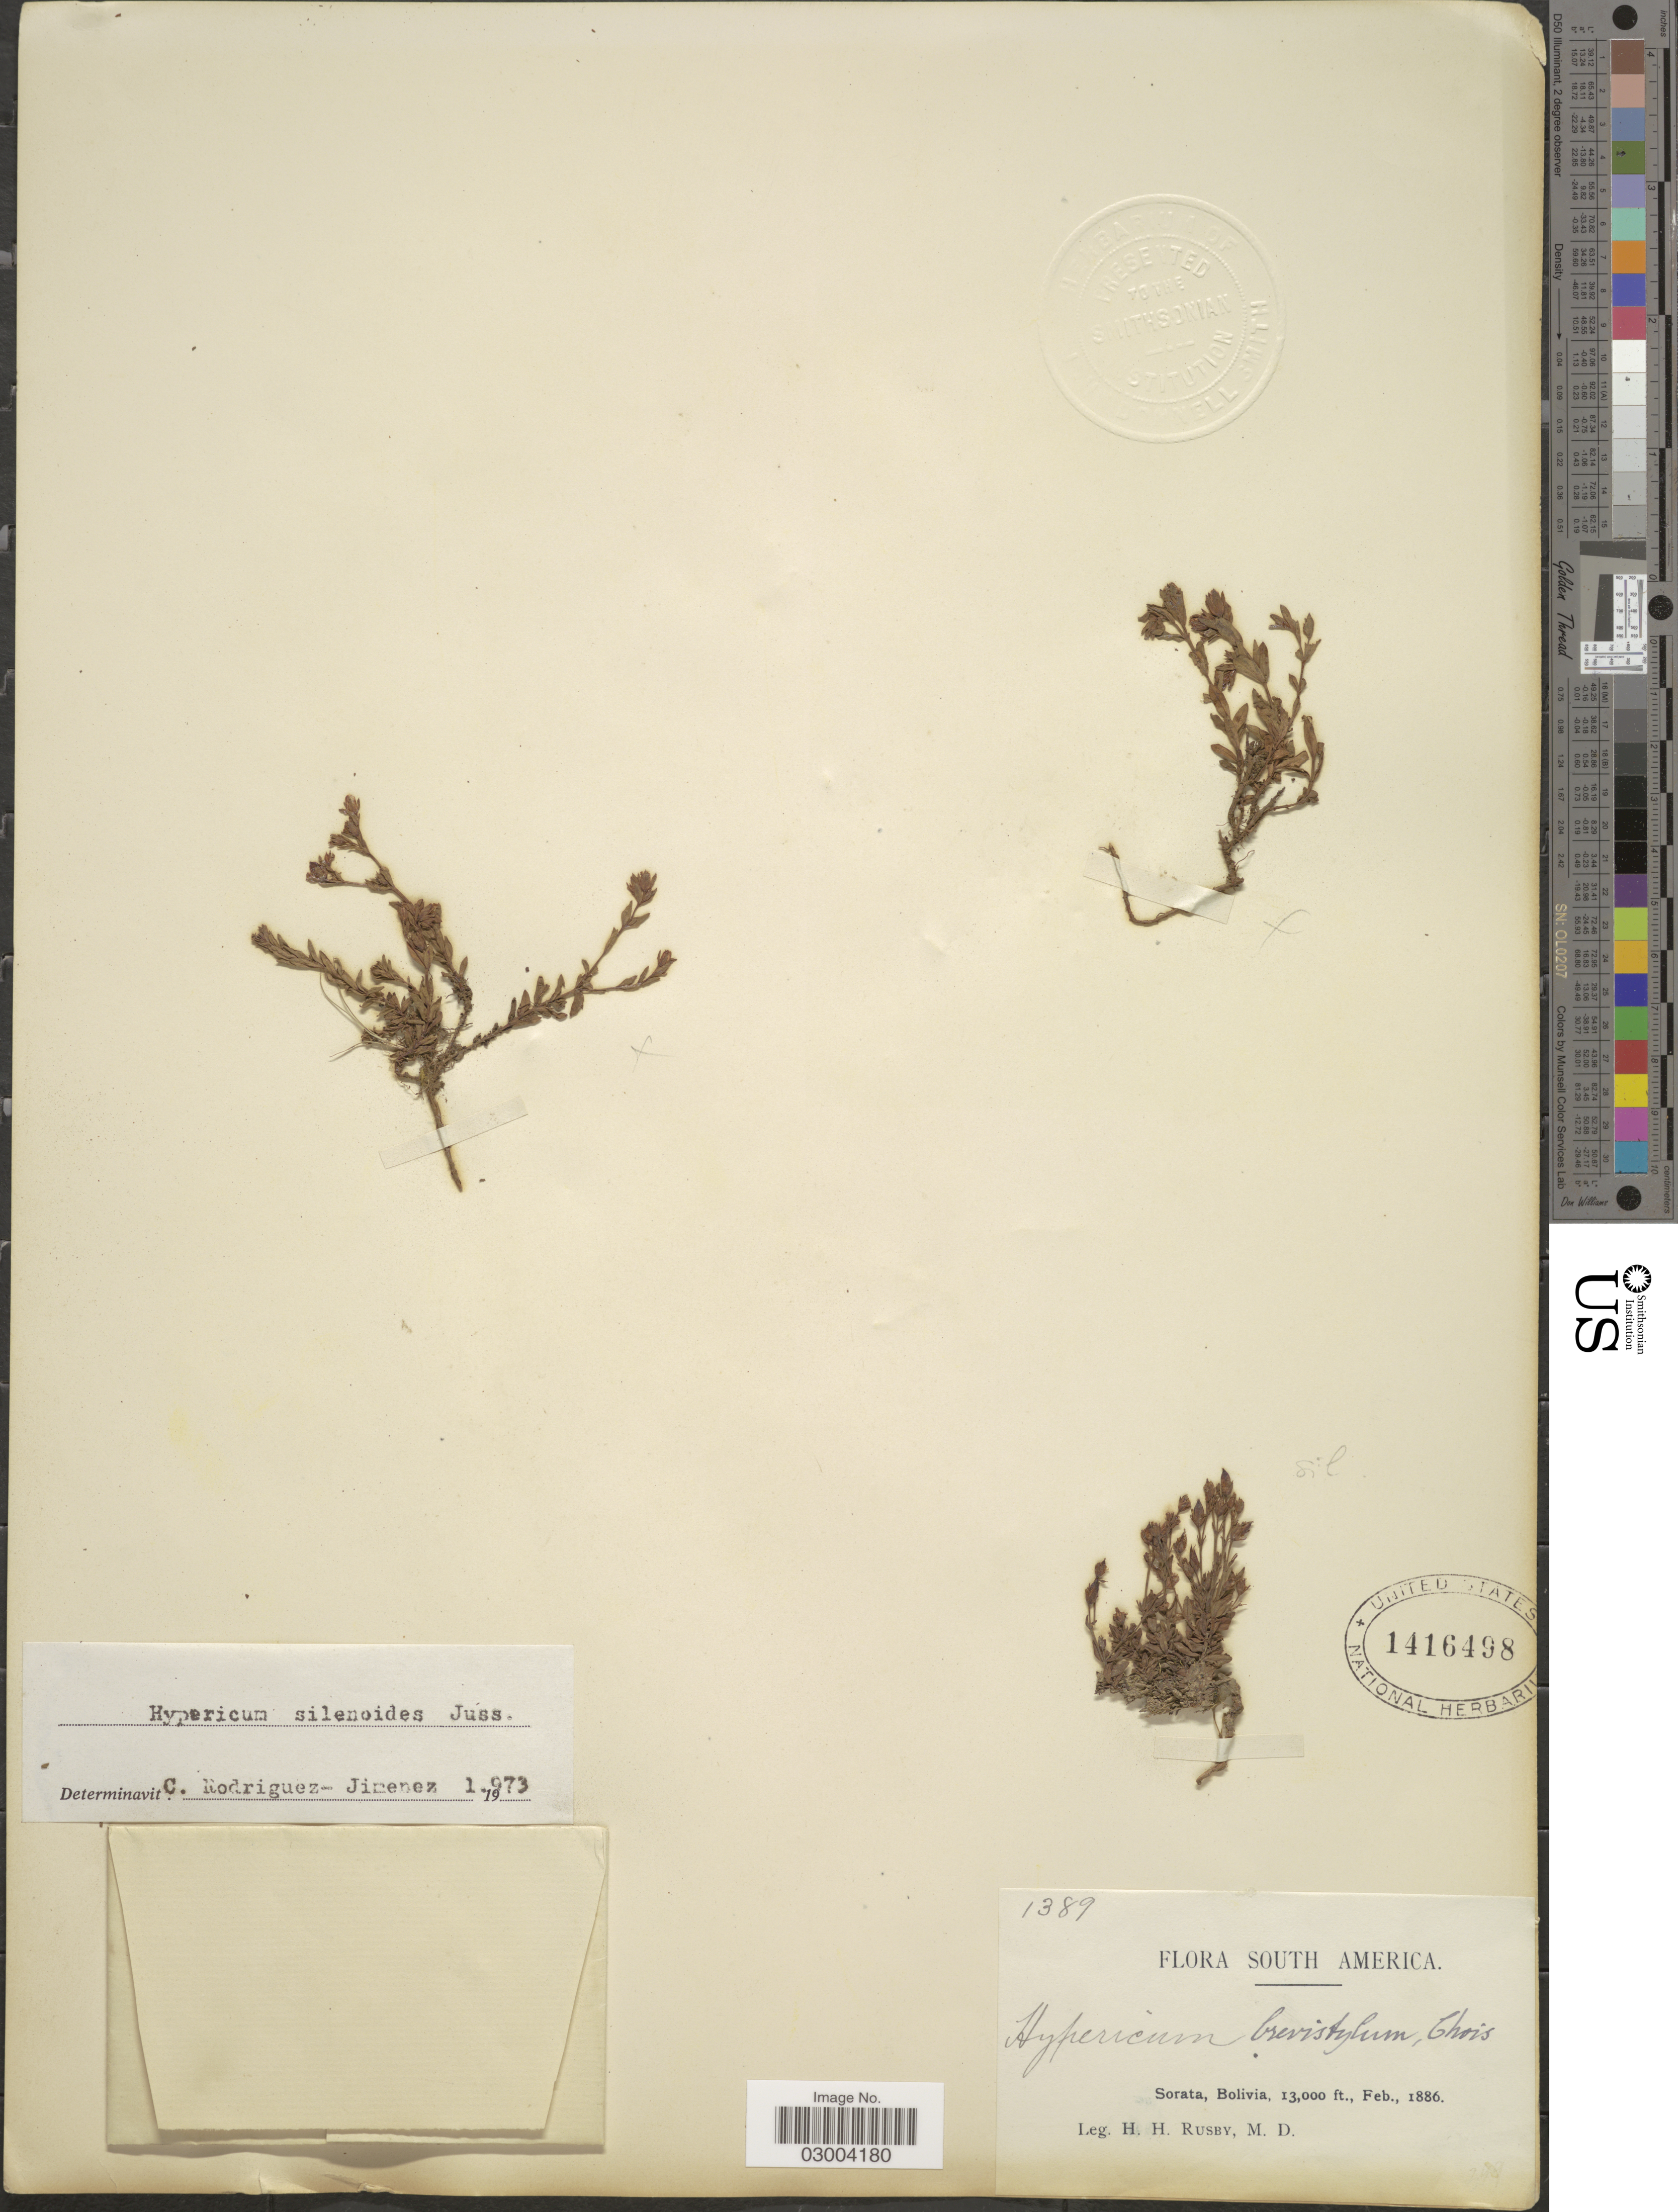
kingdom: Plantae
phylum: Tracheophyta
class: Magnoliopsida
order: Malpighiales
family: Hypericaceae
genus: Hypericum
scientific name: Hypericum silenoides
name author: Juss.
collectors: H. H. Rusby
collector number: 1389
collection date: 1886-02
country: Bolivia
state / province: La Páz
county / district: Larecaja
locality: Sorata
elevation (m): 3962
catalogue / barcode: US 1416498